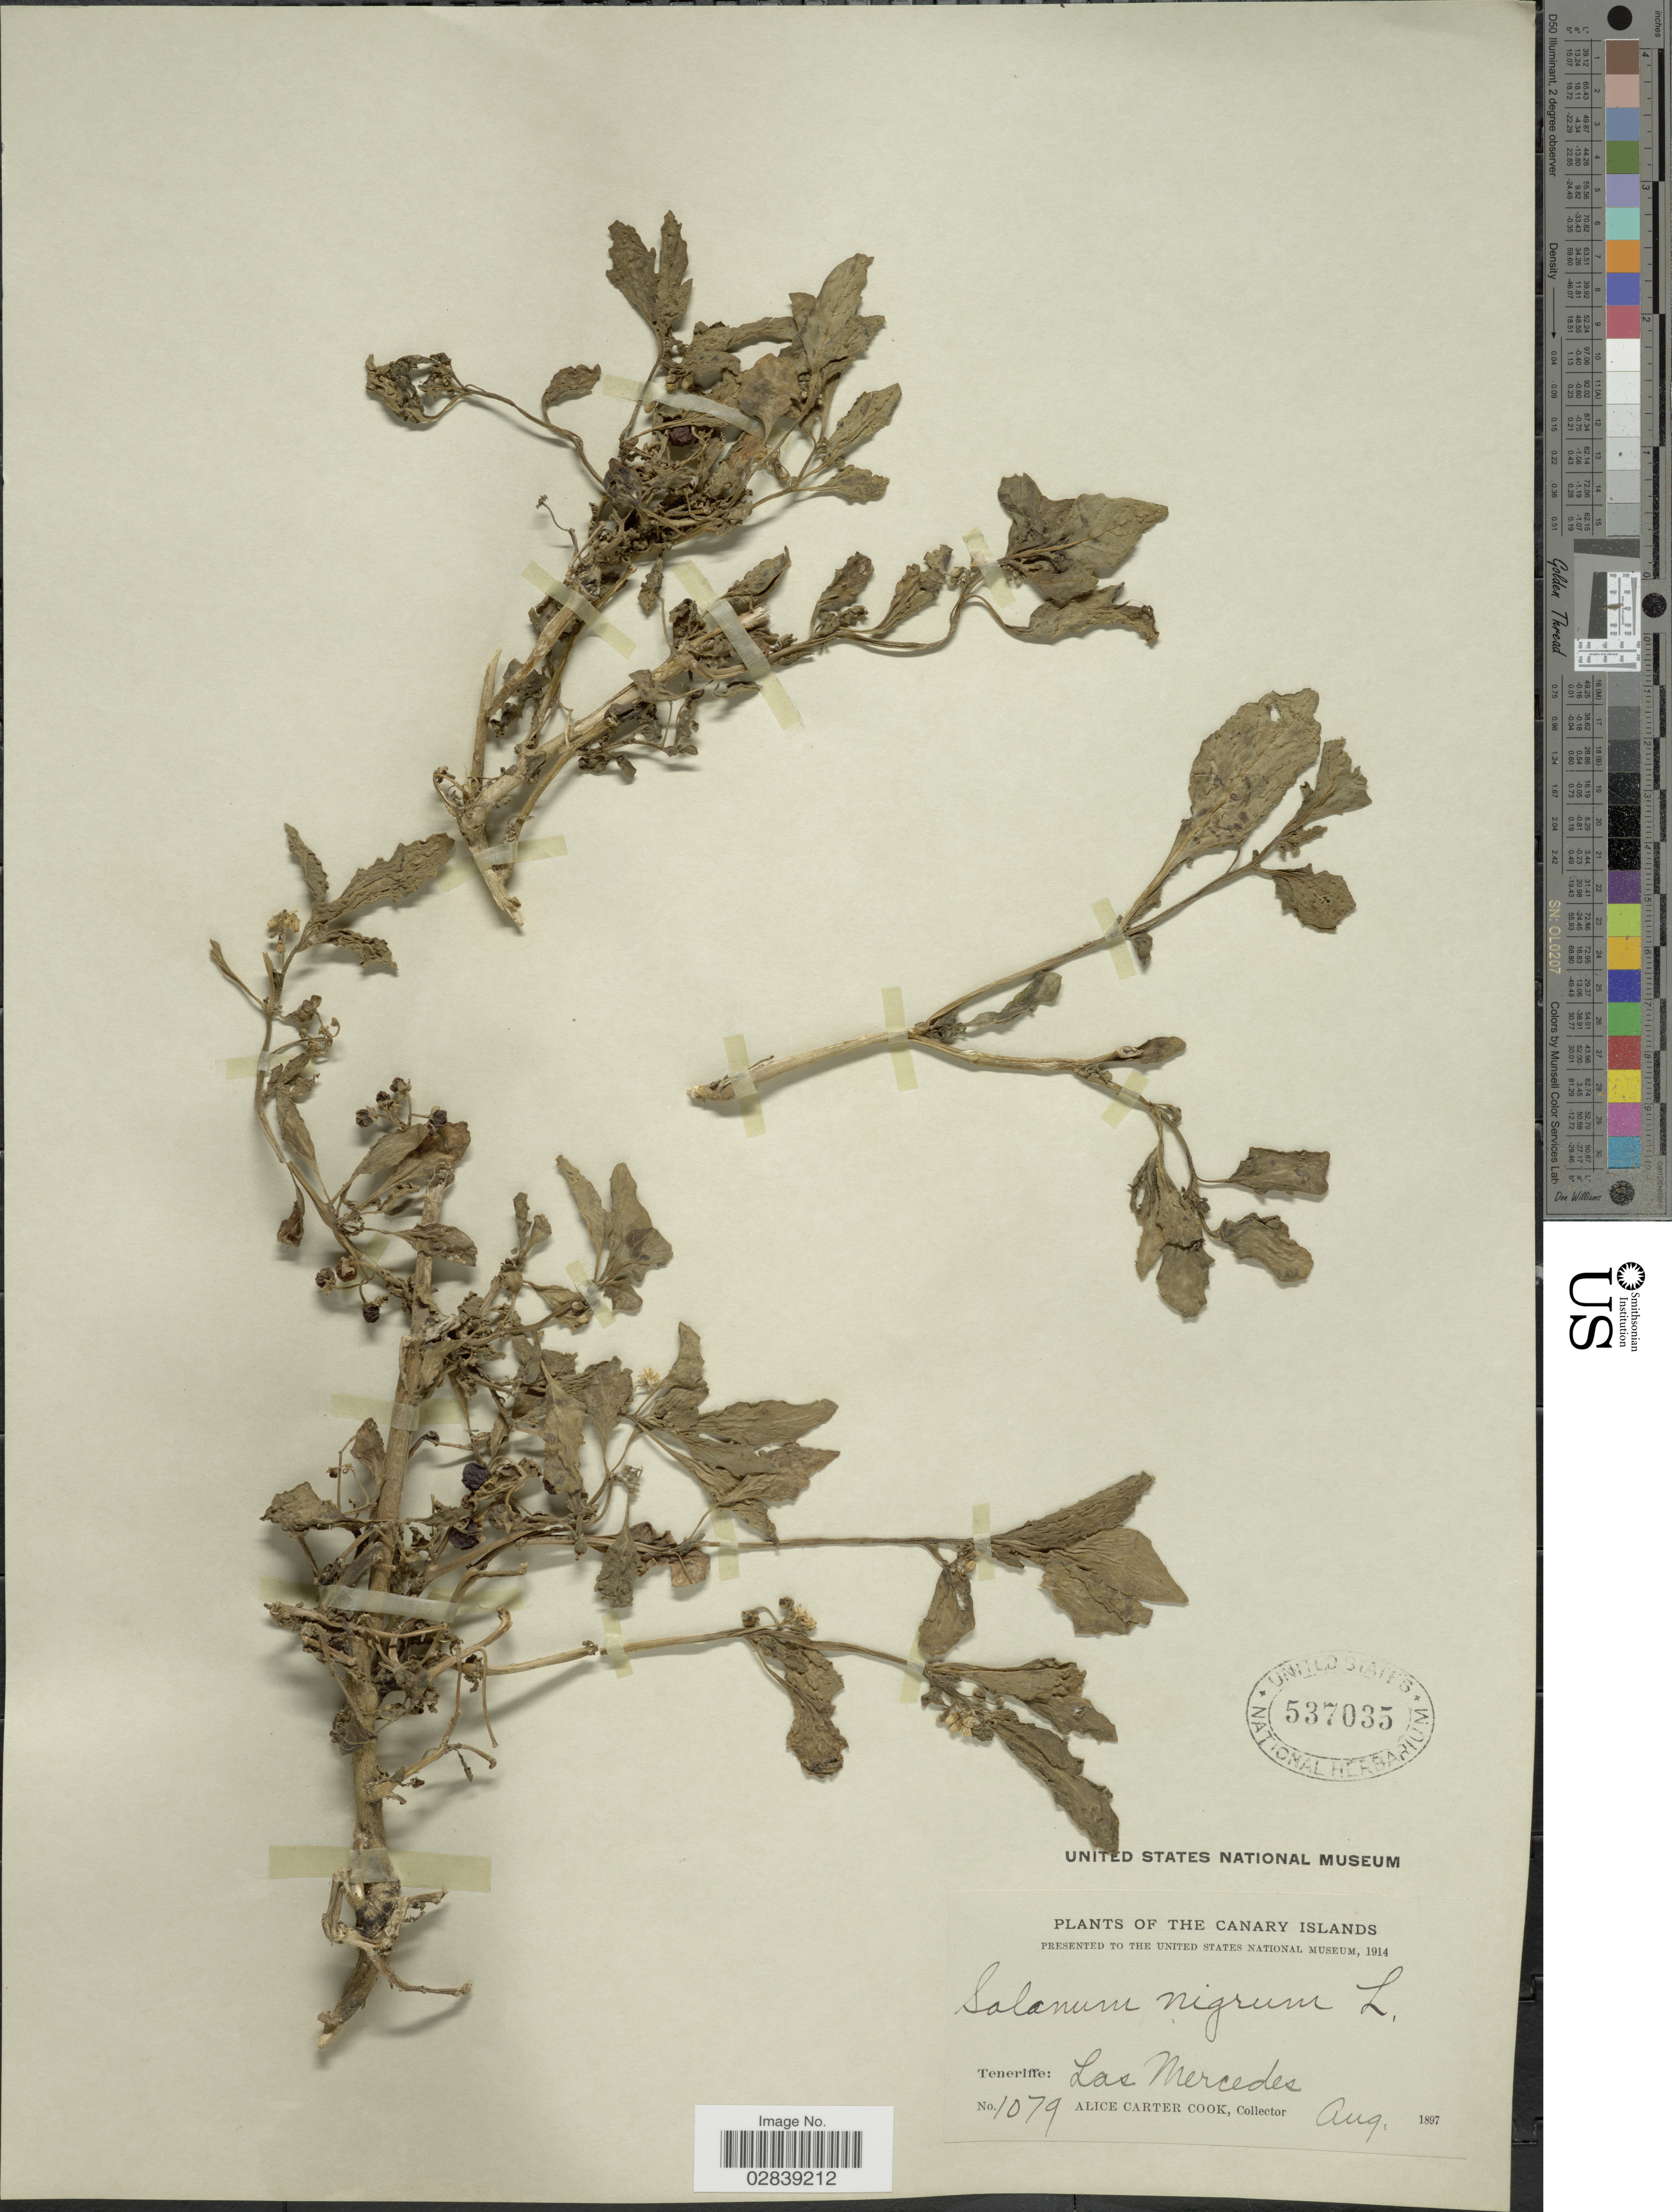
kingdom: Plantae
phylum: Tracheophyta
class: Magnoliopsida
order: Solanales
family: Solanaceae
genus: Solanum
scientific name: Solanum nigrum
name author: L.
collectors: Alice C. Cook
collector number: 1079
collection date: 1897-08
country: Spain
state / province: Canarias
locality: The Canary Islands. Teneriffe: Las Mercedes.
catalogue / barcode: US 537035